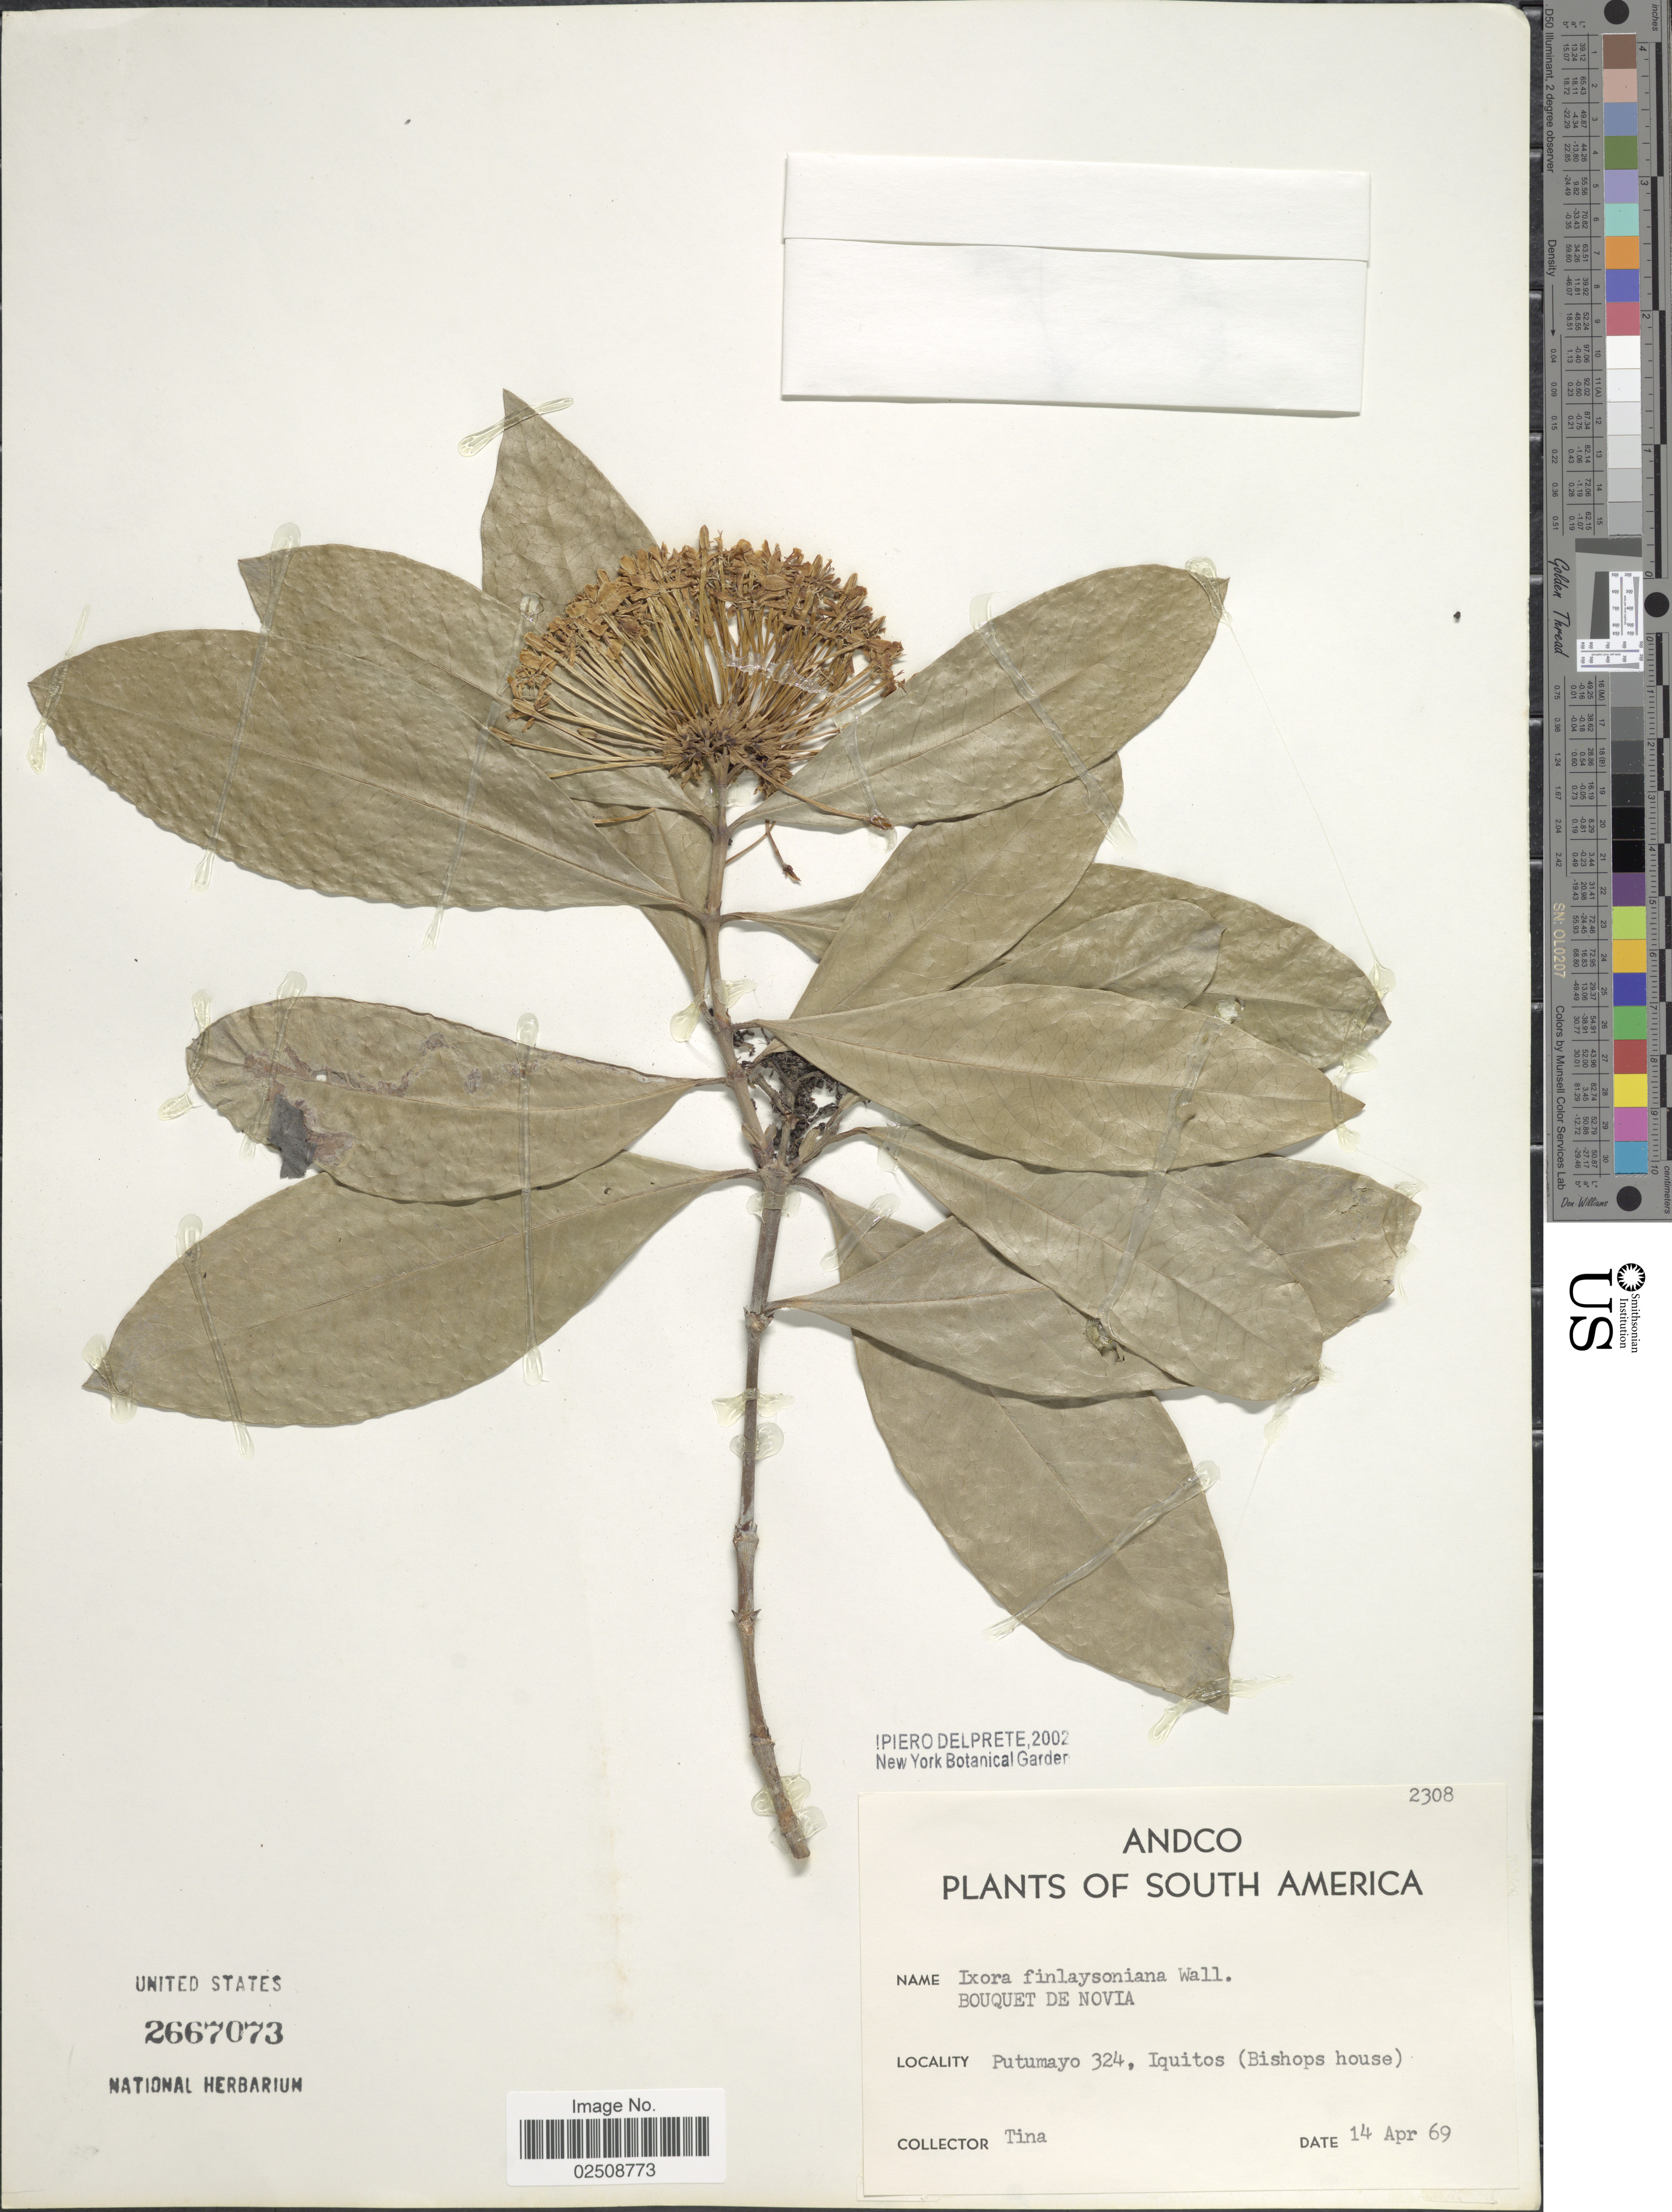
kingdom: Plantae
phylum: Tracheophyta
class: Magnoliopsida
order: Gentianales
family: Rubiaceae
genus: Ixora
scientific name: Ixora finlaysoniana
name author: Wall. ex G. Don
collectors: F. Tina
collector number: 2308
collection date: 1969-04-14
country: Peru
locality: Putumayo 324, Iquitos (Bishops house)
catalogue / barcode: US 2667073